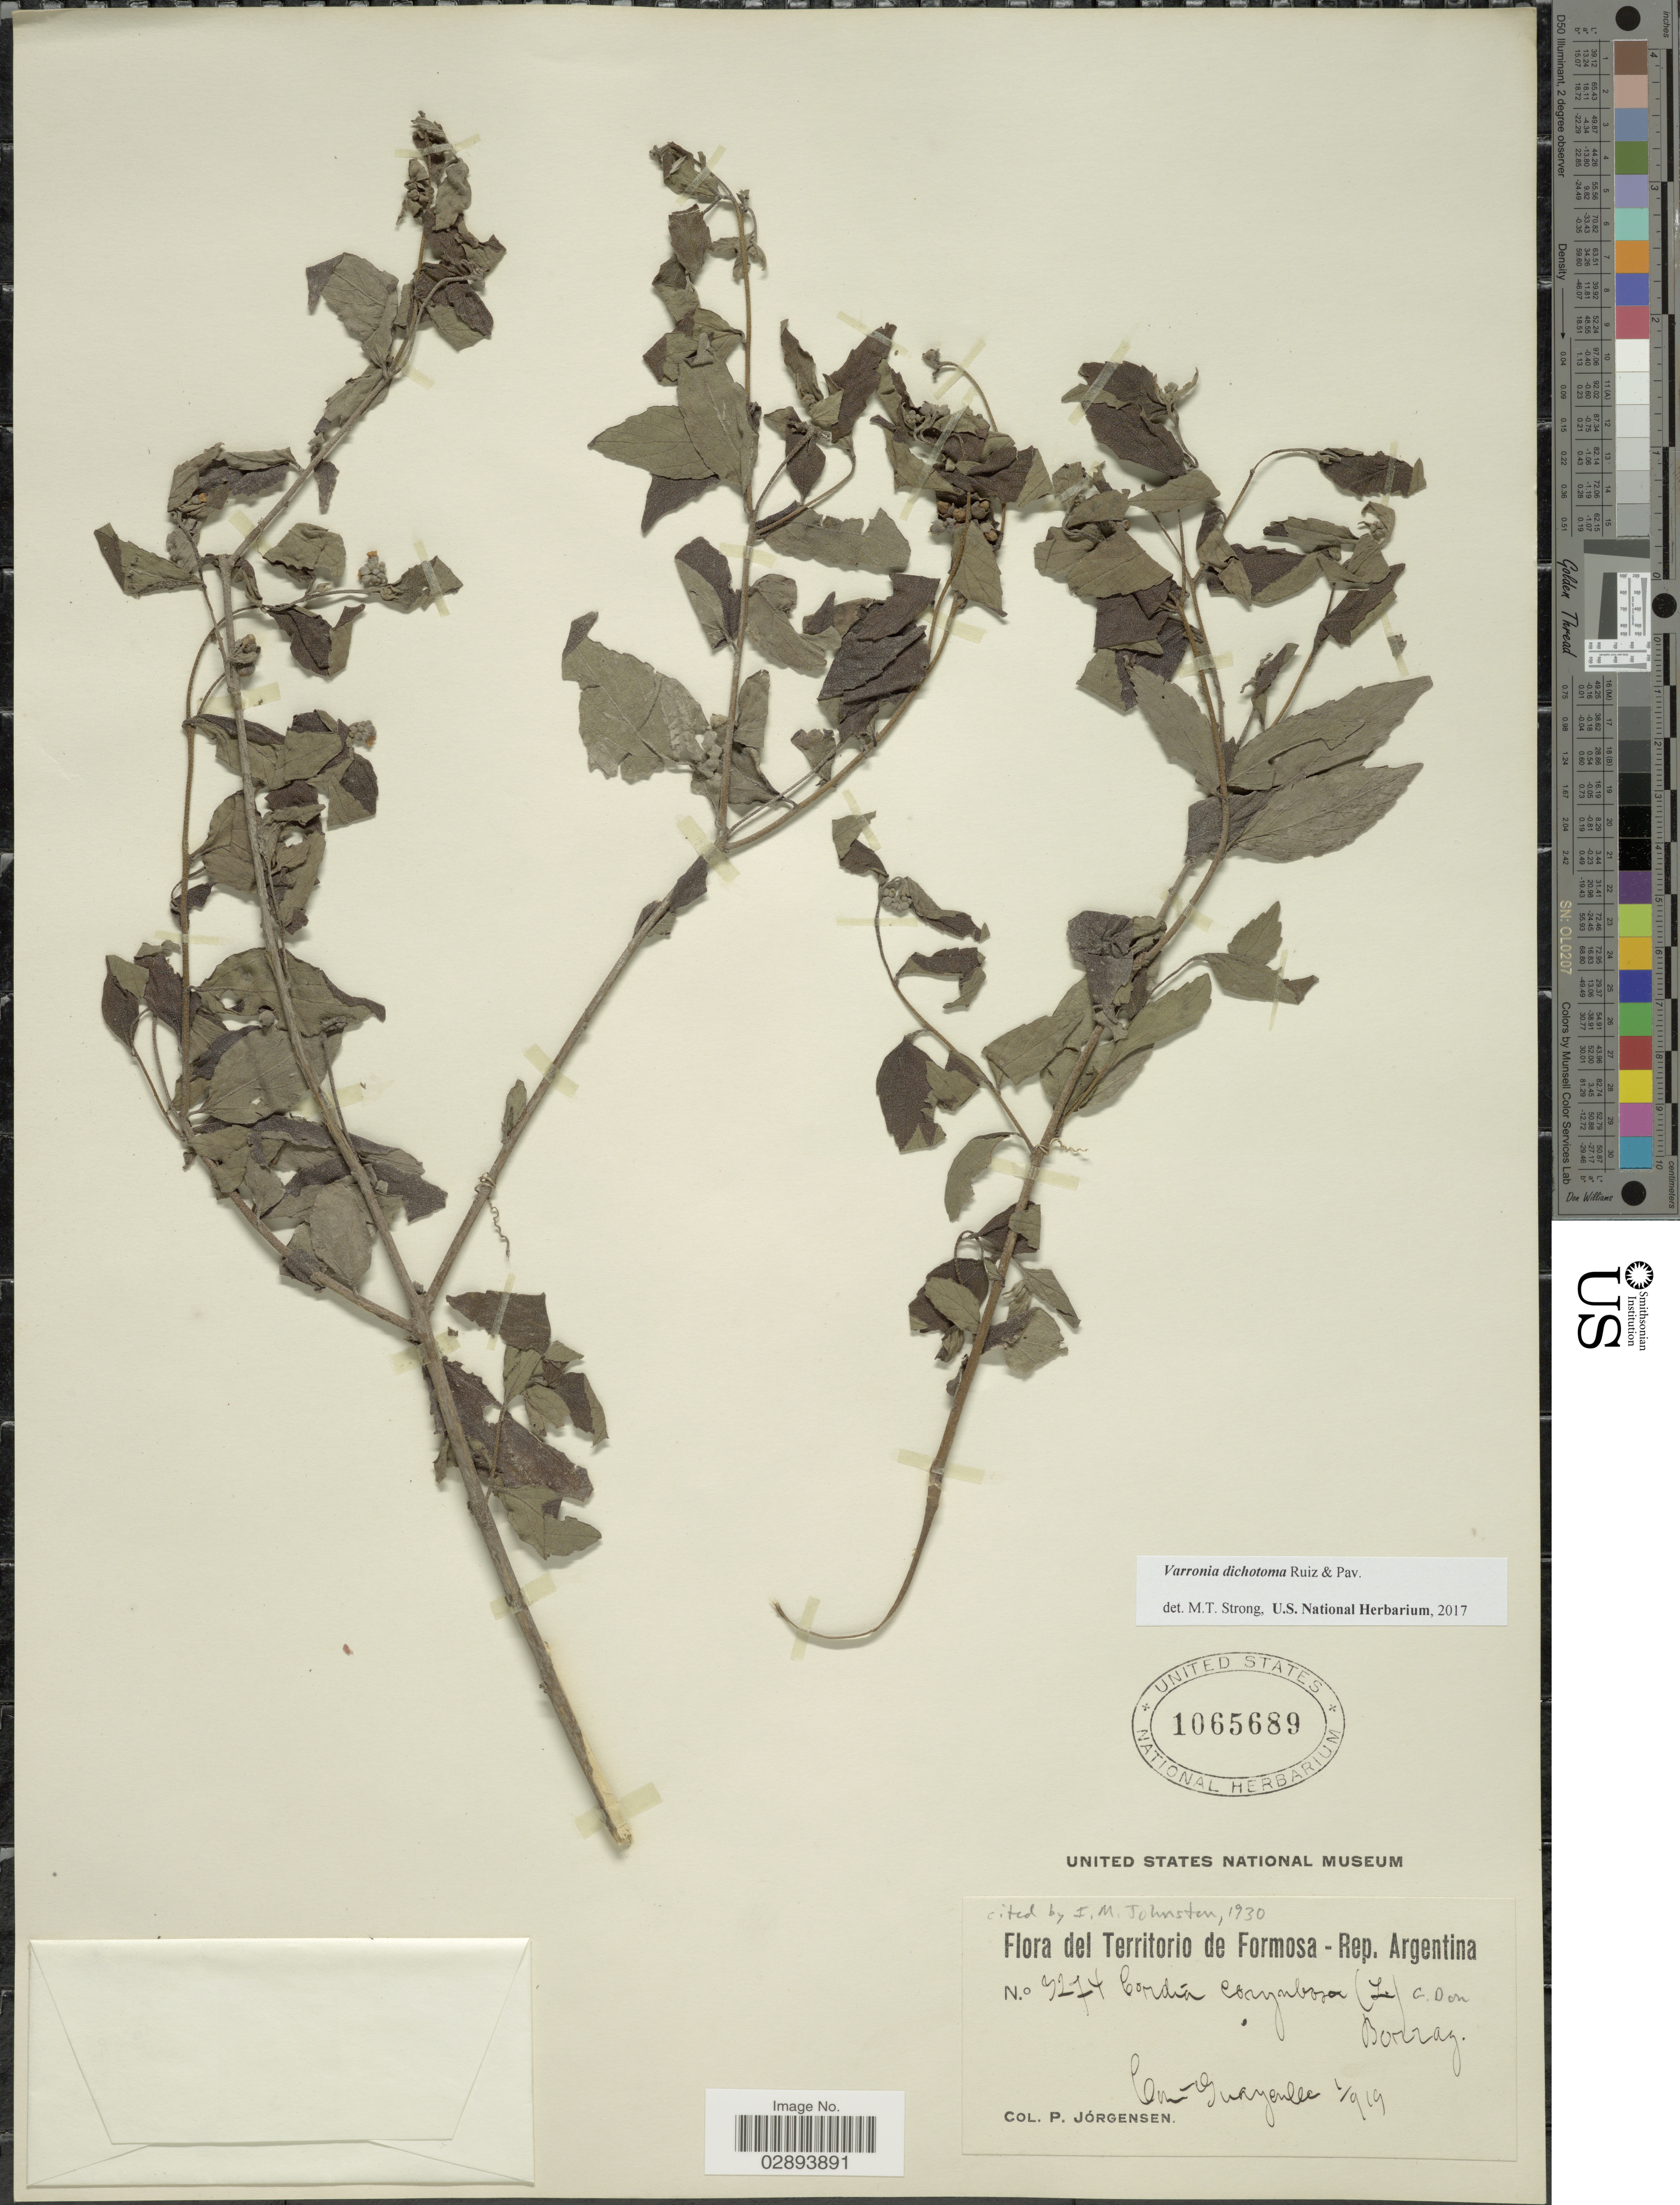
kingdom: Plantae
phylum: Tracheophyta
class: Magnoliopsida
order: Boraginales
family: Cordiaceae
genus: Varronia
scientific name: Varronia dichotoma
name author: Ruiz & Pav.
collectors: P. Jörgensen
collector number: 3274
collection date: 1919-01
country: Argentina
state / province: Formosa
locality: Comun Guaycolec.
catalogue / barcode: US 1065689